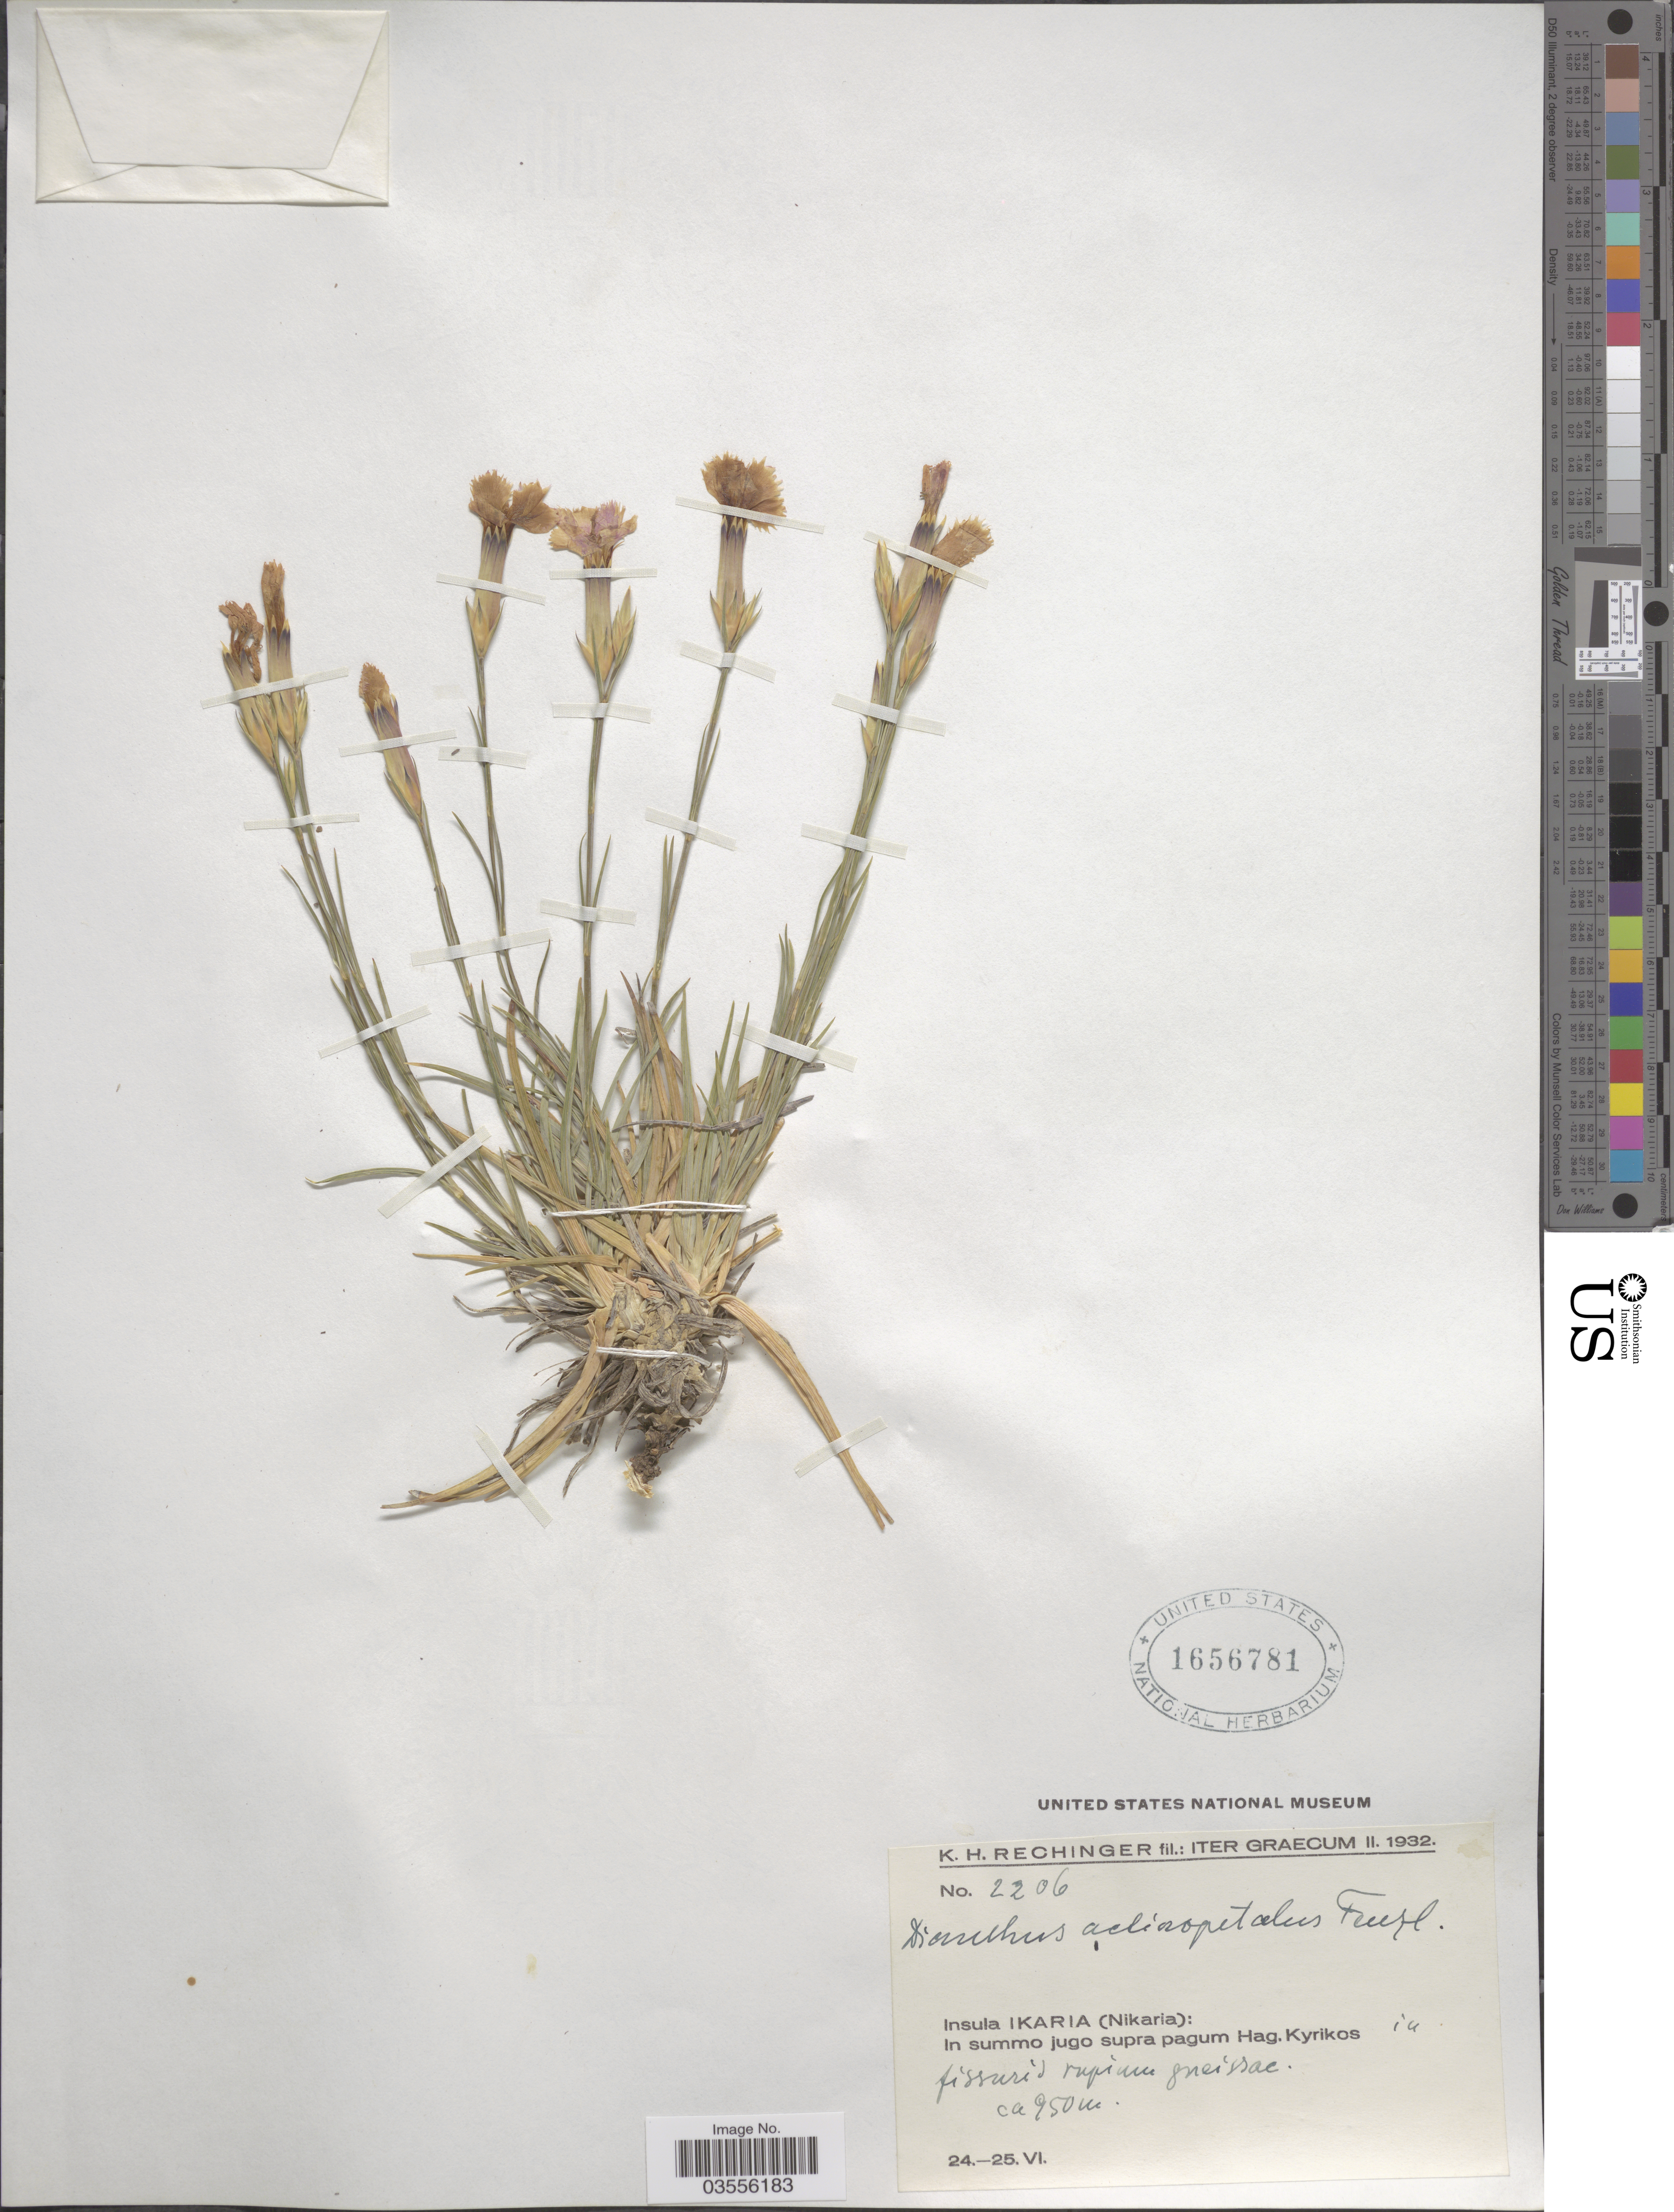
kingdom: Plantae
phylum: Tracheophyta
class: Magnoliopsida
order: Caryophyllales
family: Caryophyllaceae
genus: Dianthus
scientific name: Dianthus actinopetalus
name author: Fenzl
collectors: K. H. Rechinger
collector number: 2206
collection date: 1932-06-24/1932-06-25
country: Greece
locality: Insula Ikaria (Nikaria): In summo jugo supra pagum Hag. Kyrikos.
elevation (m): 950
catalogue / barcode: US 1656781